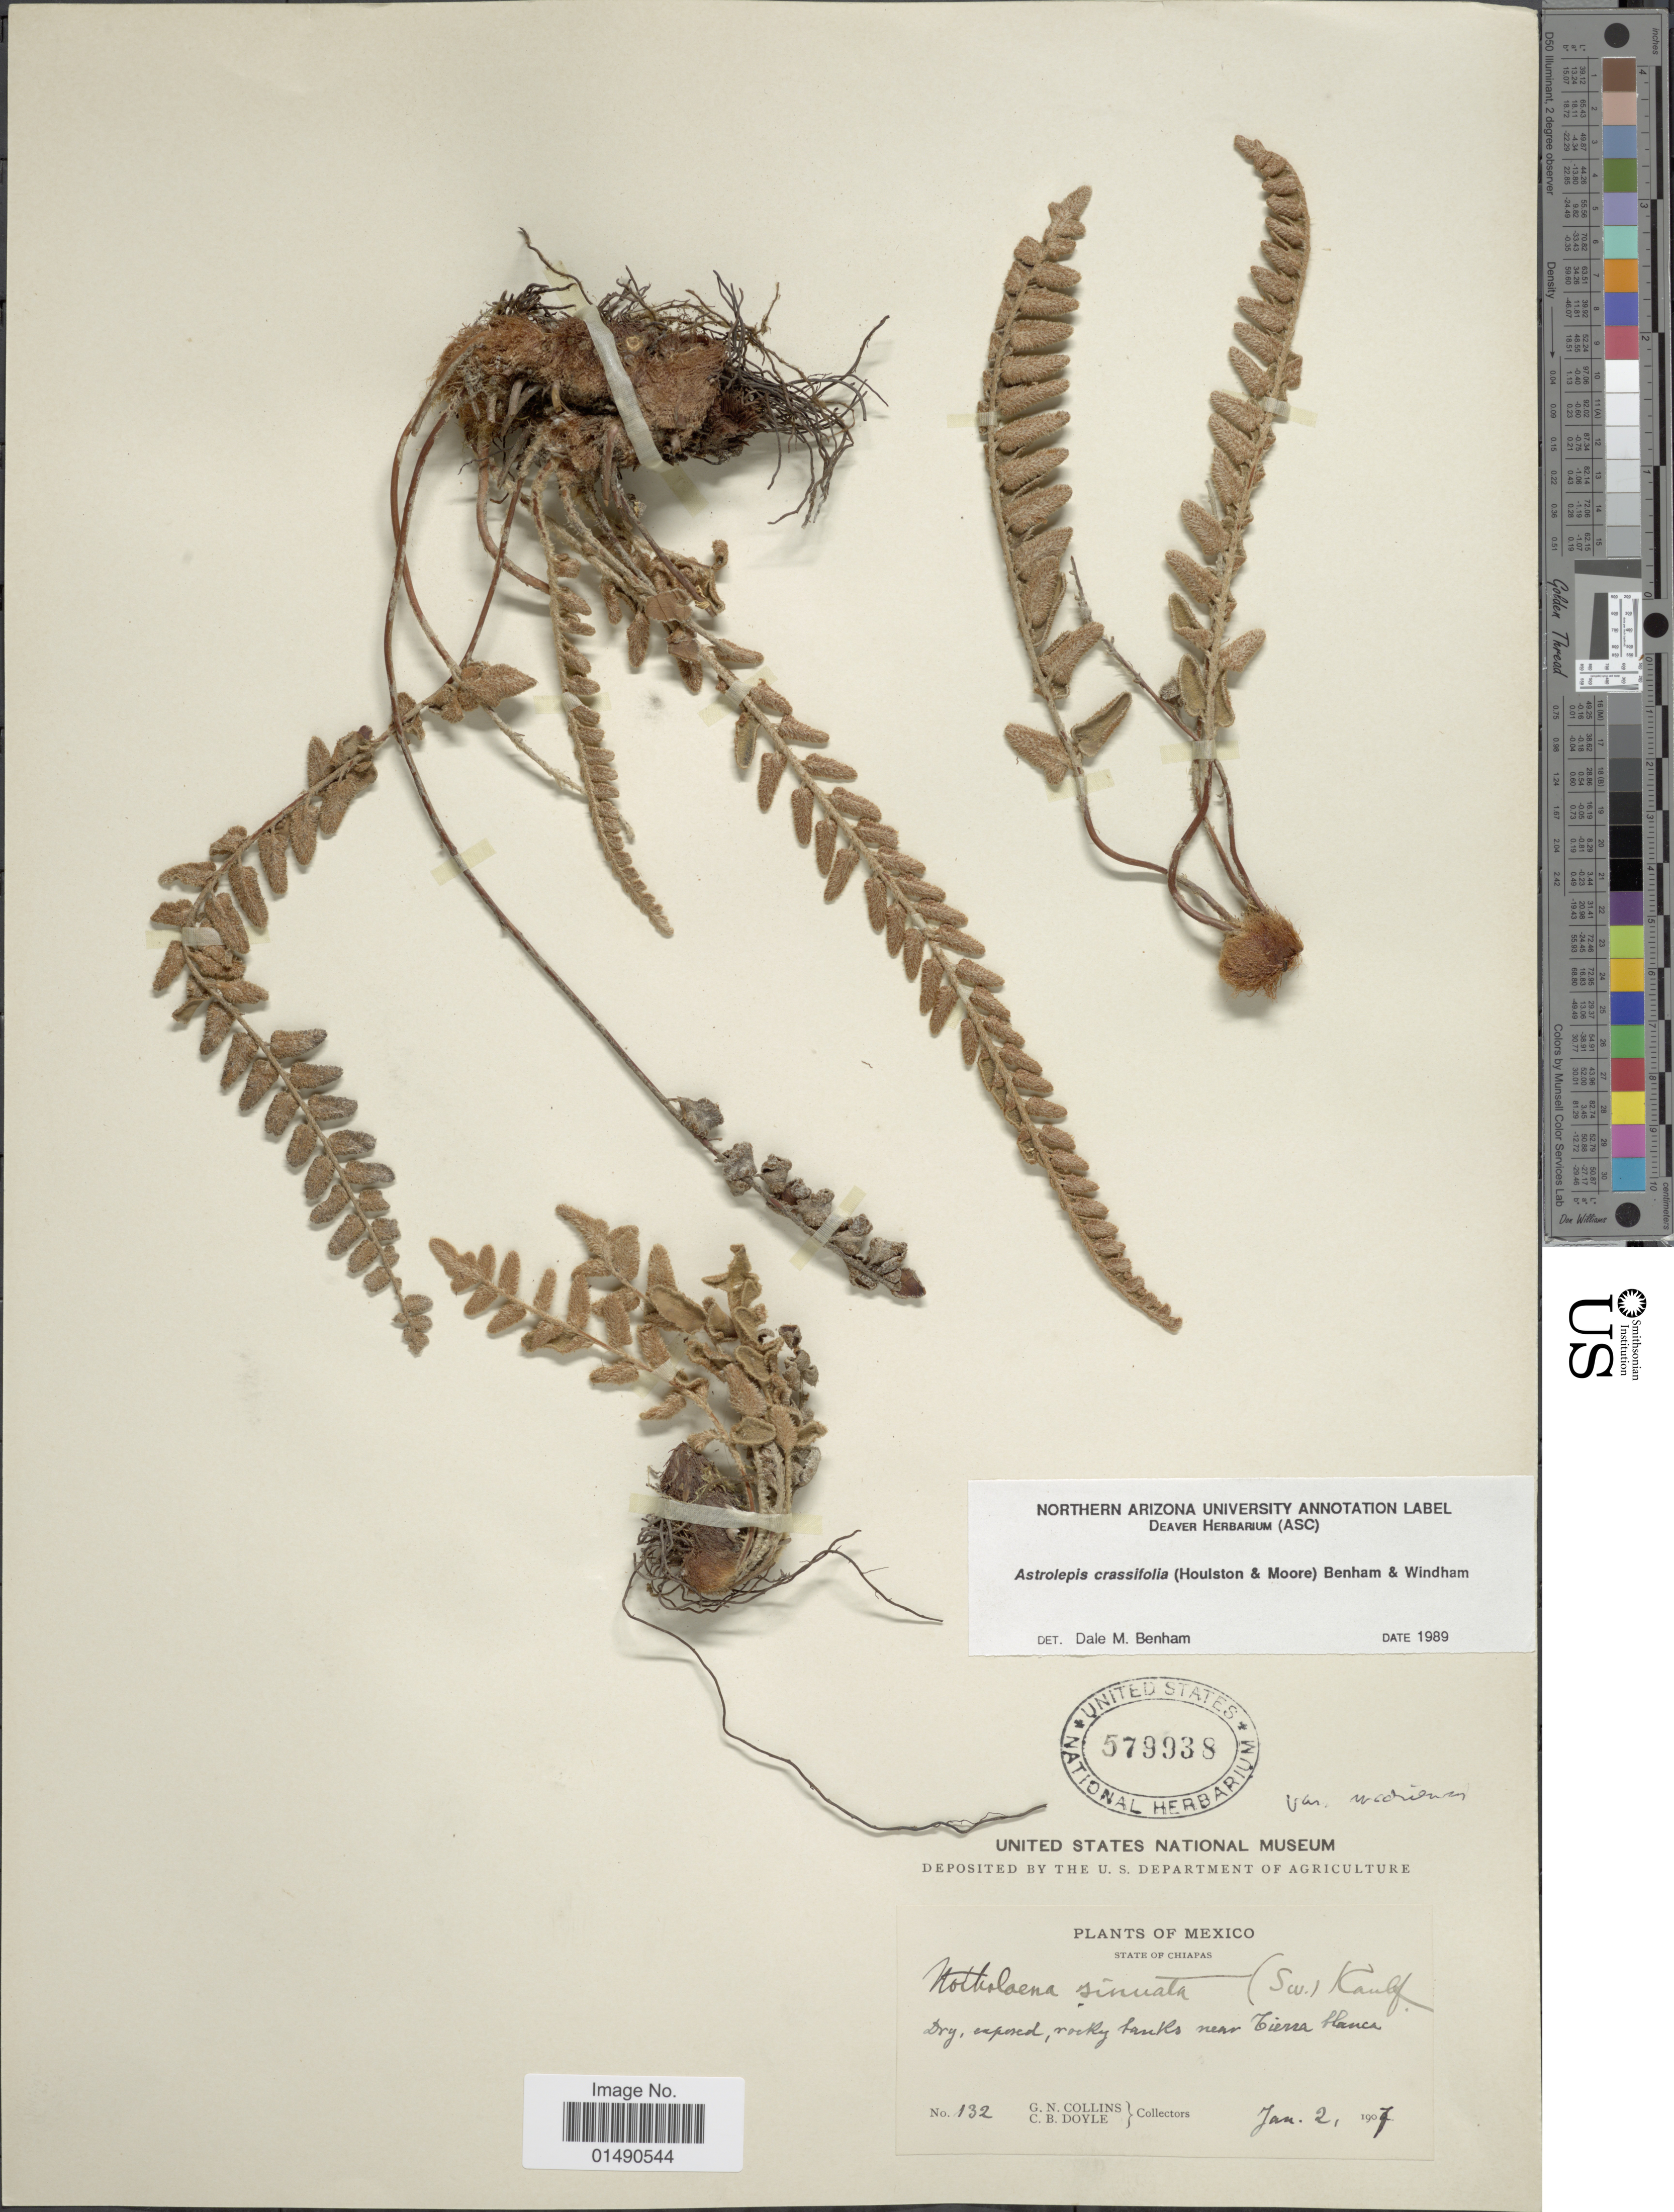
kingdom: Plantae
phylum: Tracheophyta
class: Polypodiopsida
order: Polypodiales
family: Pteridaceae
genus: Astrolepis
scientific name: Astrolepis crassifolia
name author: (Houlston & T. Moore) D.M. Benham & Windham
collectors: G. Collins & C. Doyle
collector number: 132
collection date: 1907-01-02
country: Mexico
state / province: Chiapas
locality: Dry, exposed, rocky banks near Tierra blanca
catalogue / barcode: US 579938